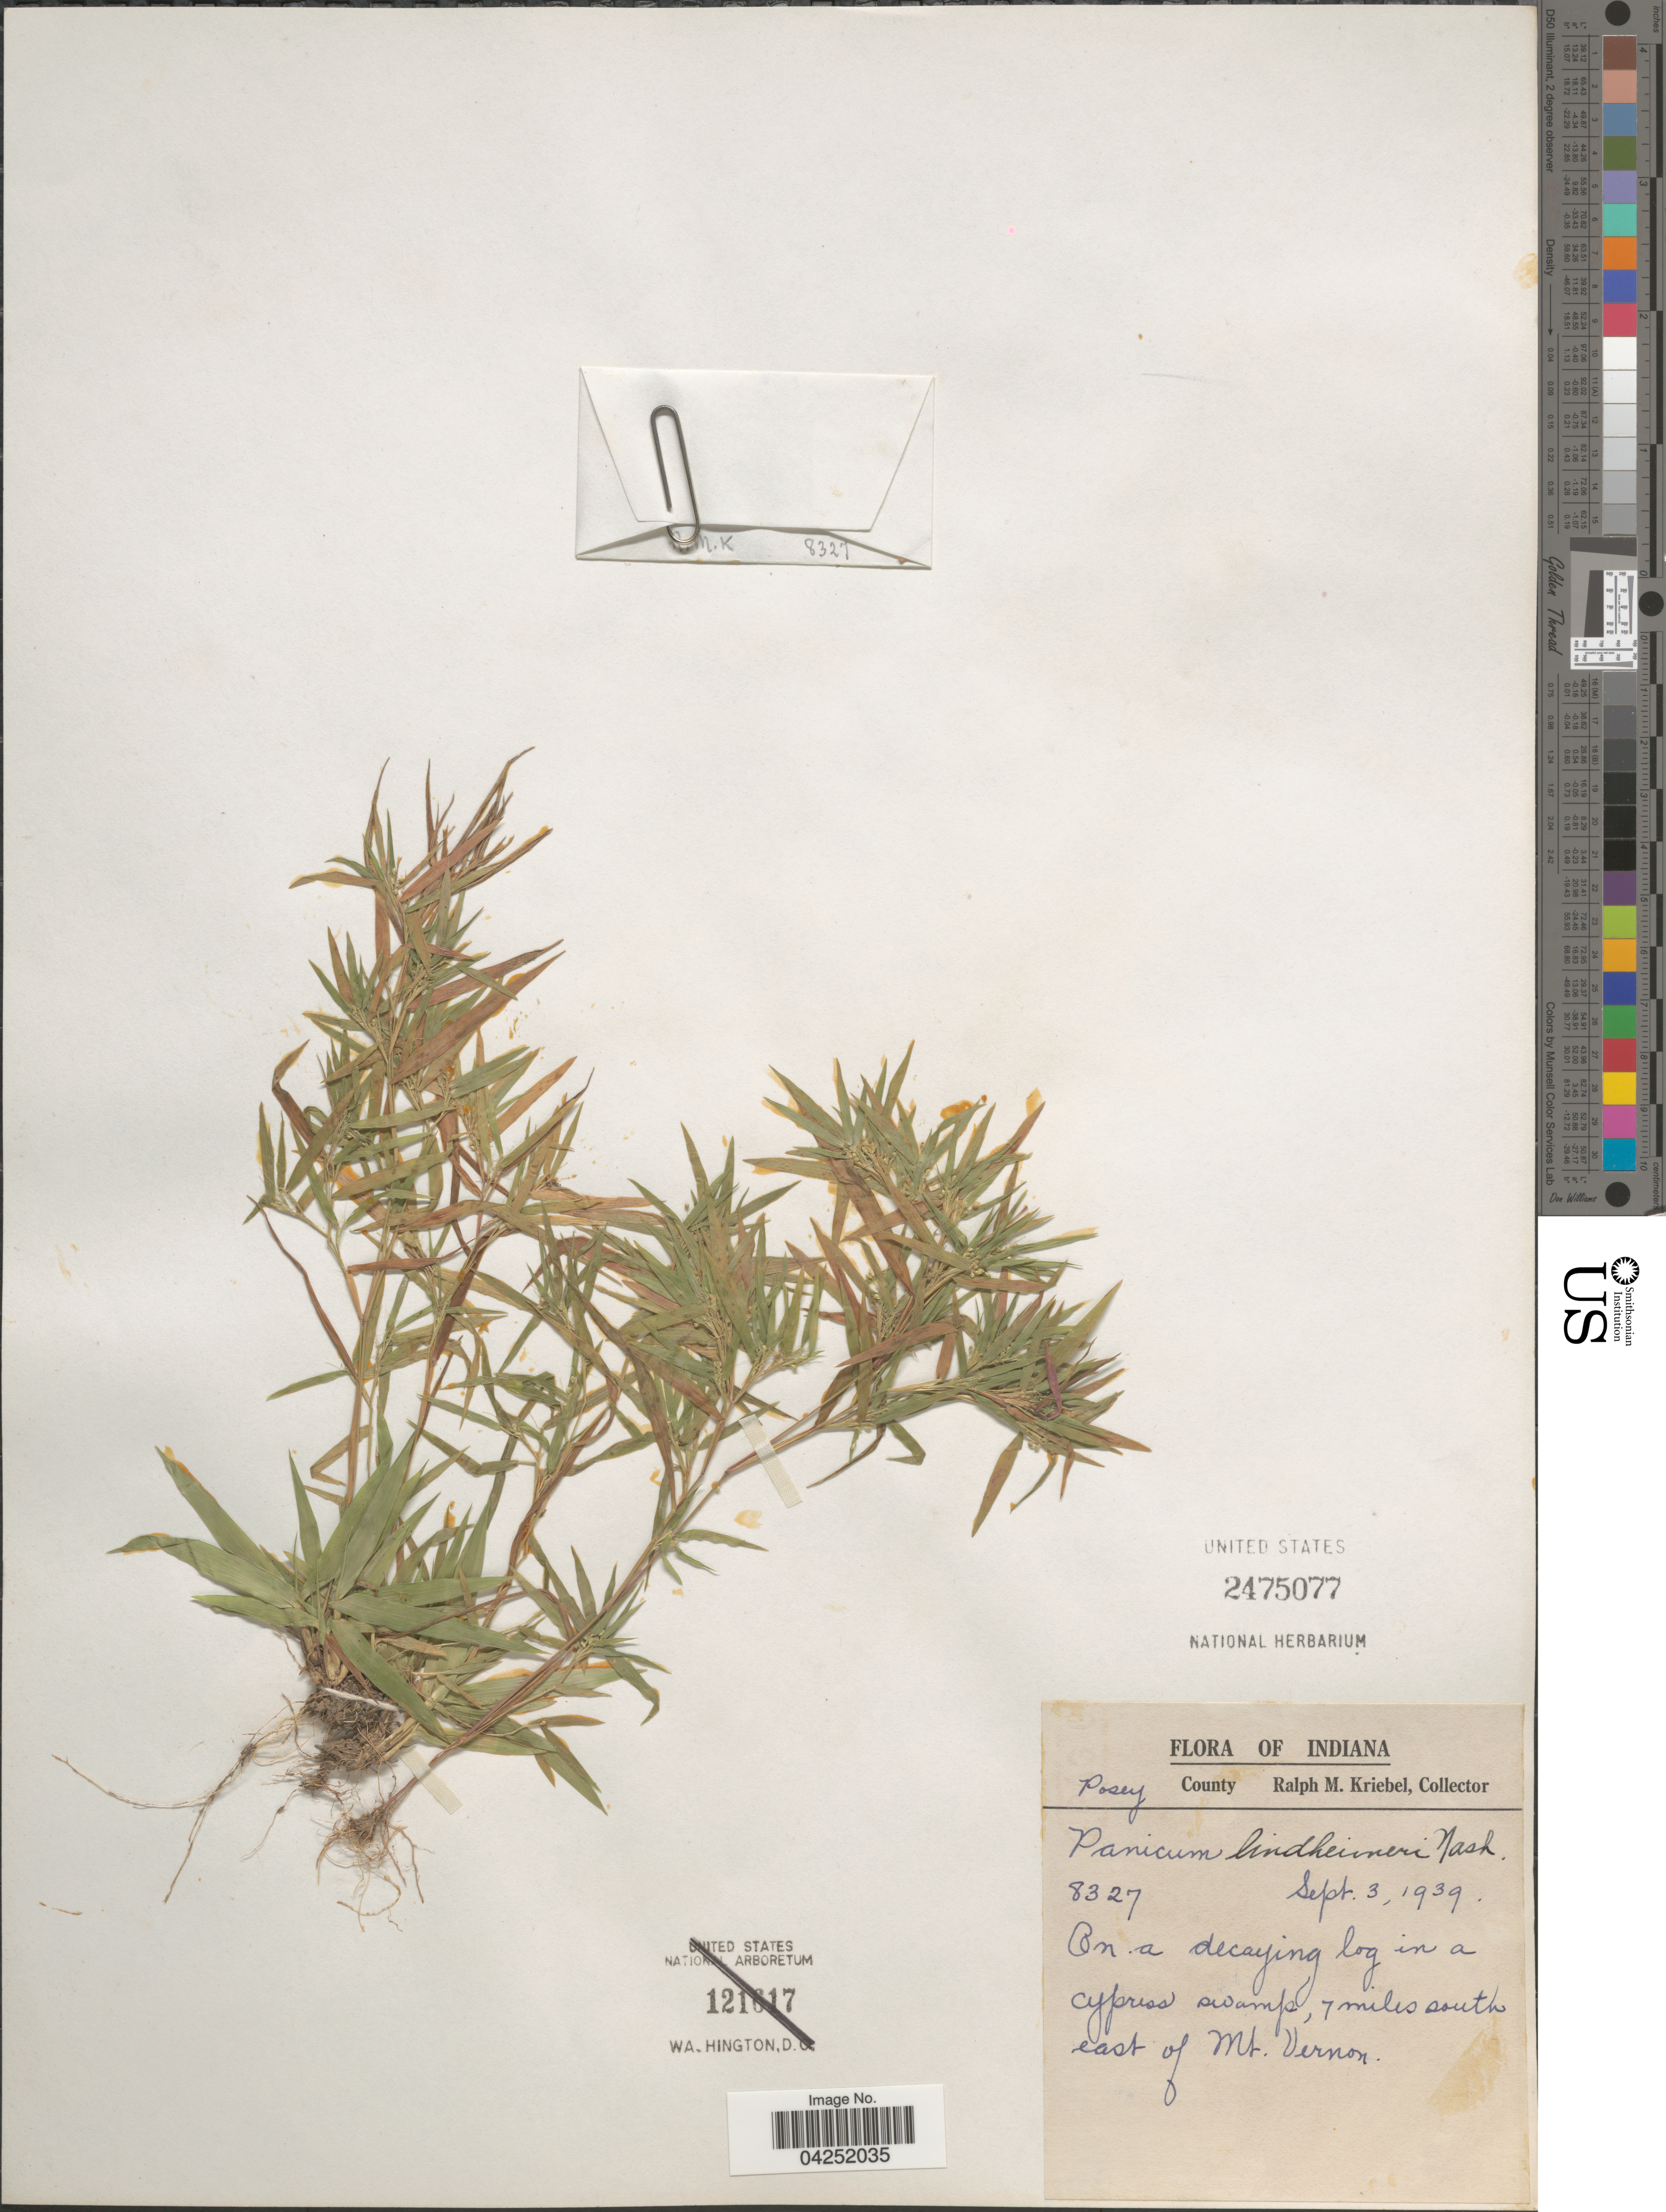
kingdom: Plantae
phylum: Tracheophyta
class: Liliopsida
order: Poales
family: Poaceae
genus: Dichanthelium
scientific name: Dichanthelium acuminatum var. lindheimeri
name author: (Nash) Gould & C.A. Clark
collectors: R. M. Kriebel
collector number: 8327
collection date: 1939-09-03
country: United States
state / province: Indiana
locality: Posey County. On a decaying log in a cypress swamp, 7 miles south east of Mt. Vernon.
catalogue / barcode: US 2475077